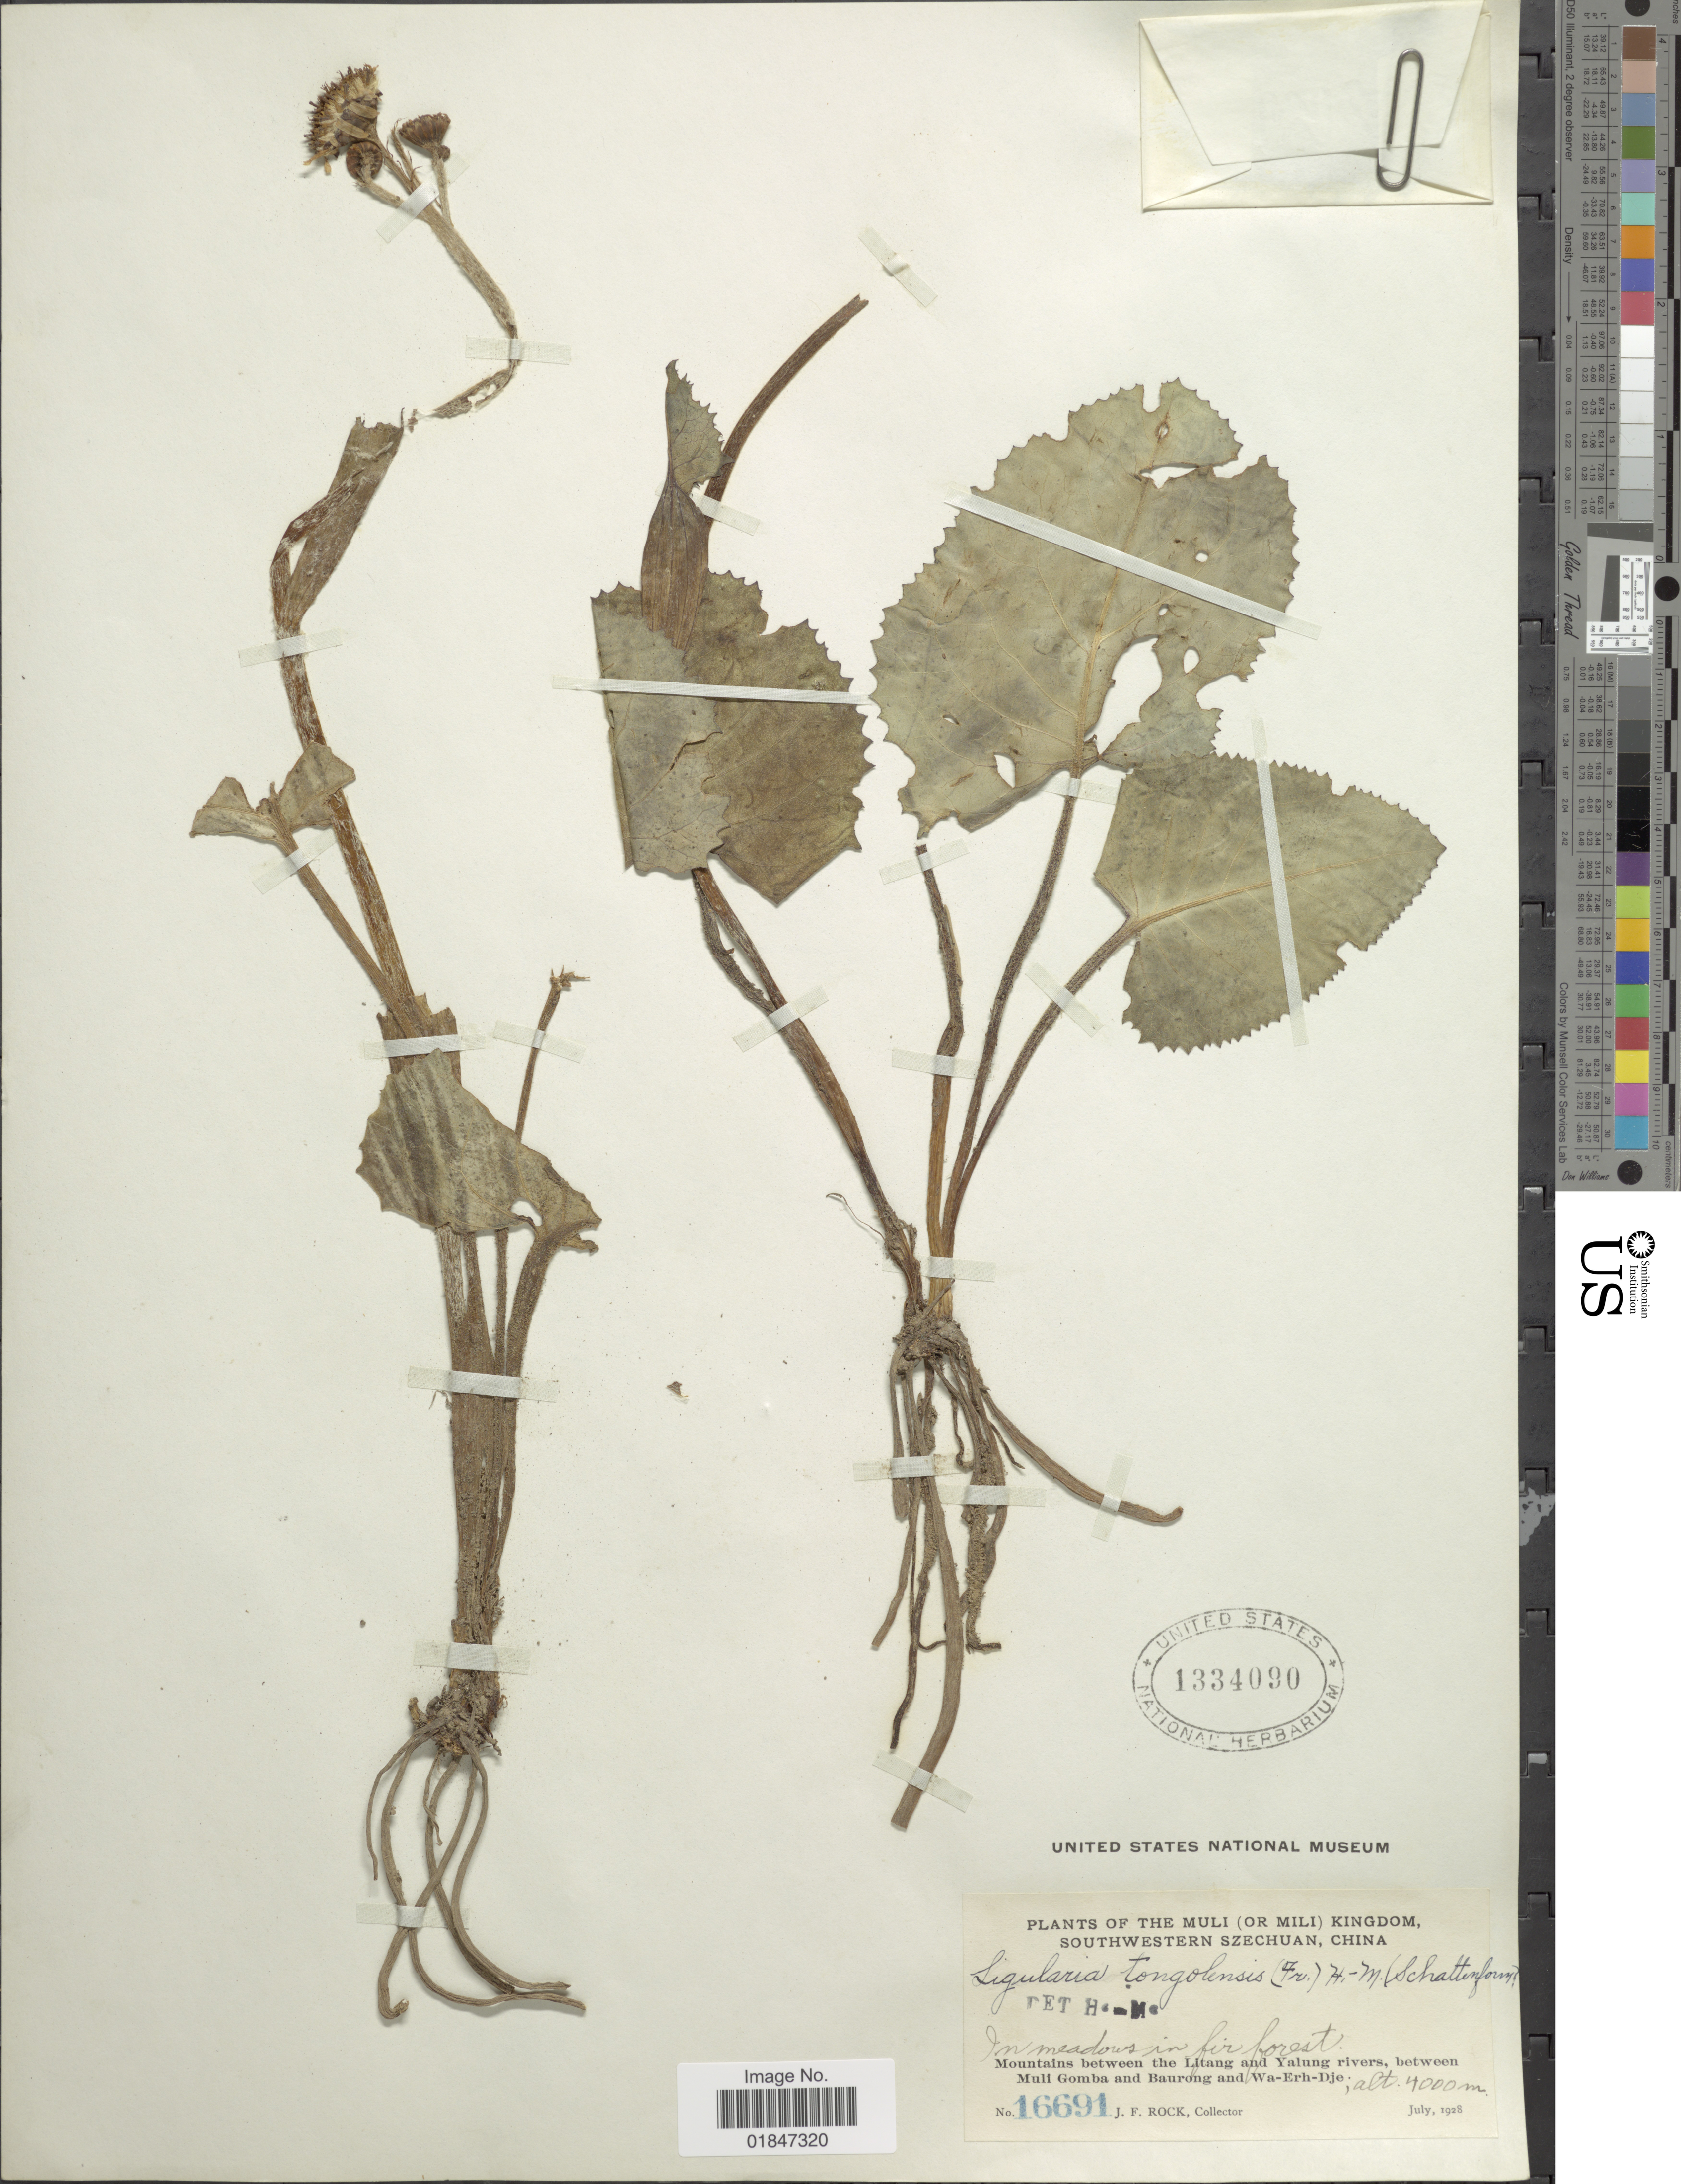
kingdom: Plantae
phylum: Tracheophyta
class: Magnoliopsida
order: Asterales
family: Asteraceae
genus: Ligularia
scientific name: Ligularia tongolensis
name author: (Franch.) Hand.-Mazz.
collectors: J. Rock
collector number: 16691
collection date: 1928-07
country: China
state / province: Sichuan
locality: Muli (or Mili) Kingdom, Southwestern Szechuan, Mountains betweens the Litang and Yalung rivers, between Muli Gomba and Baurong and Wa-Erh-Dje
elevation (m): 4000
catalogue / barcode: US 1334090